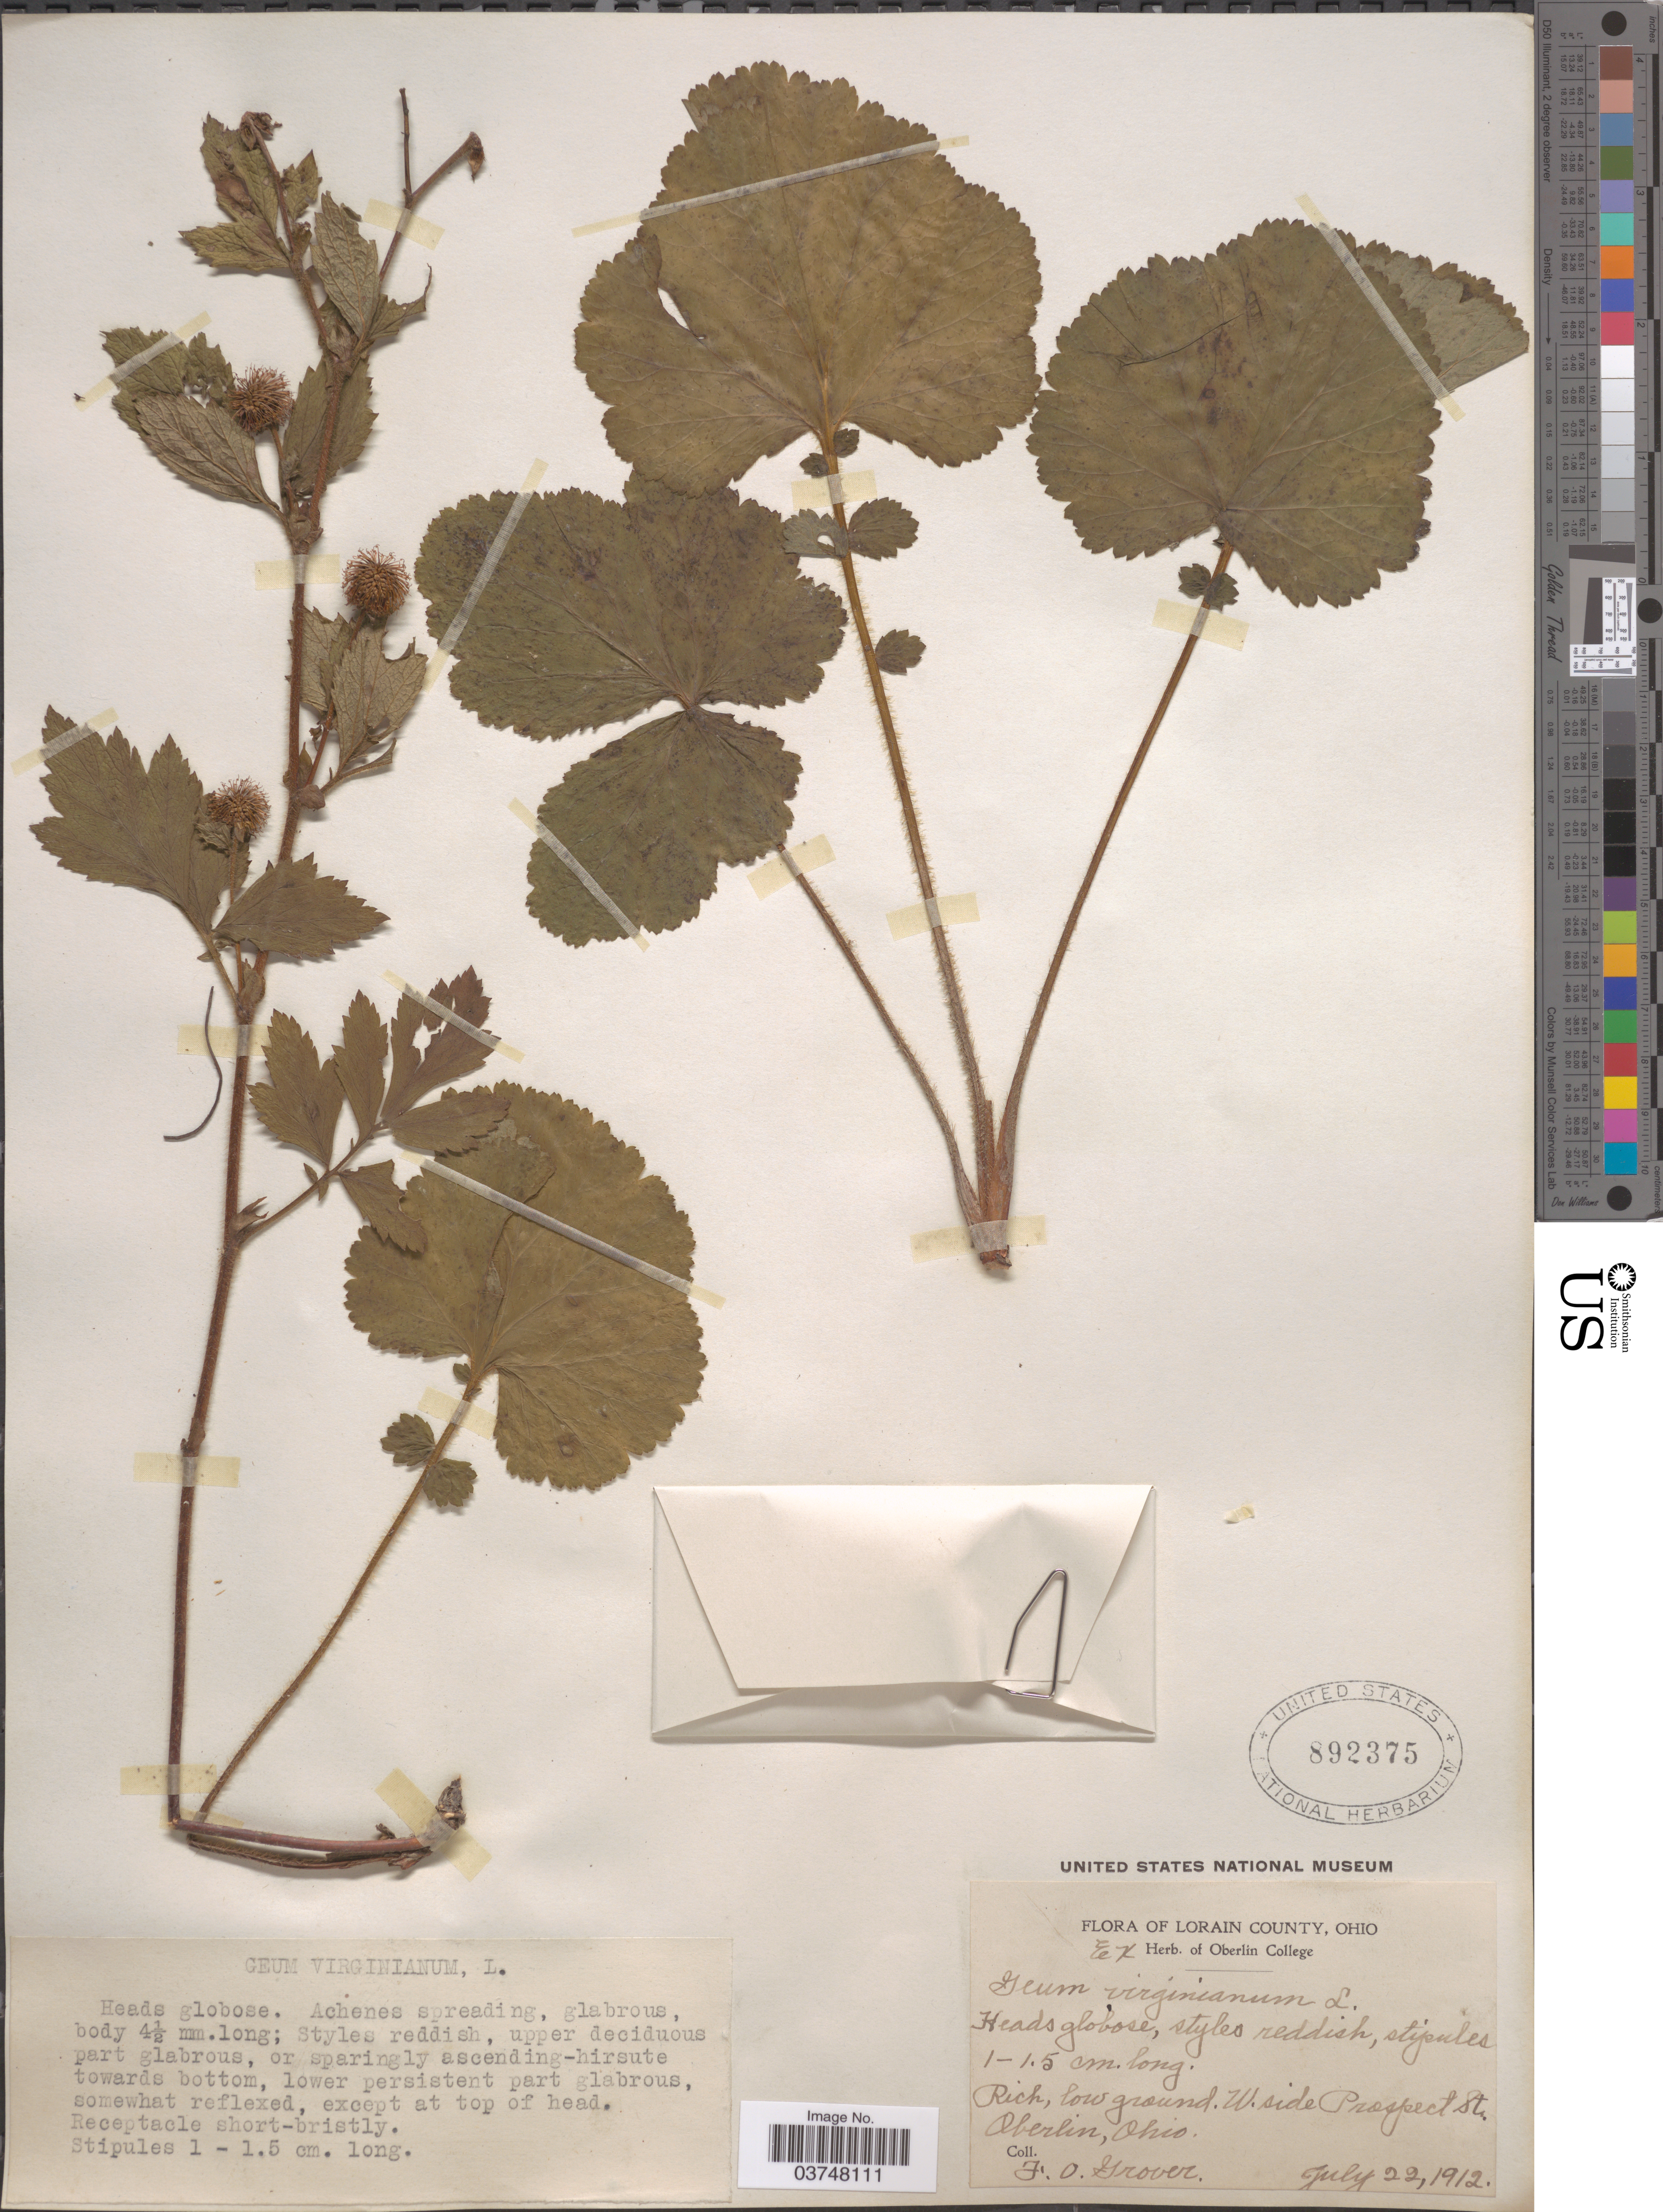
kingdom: Plantae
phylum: Tracheophyta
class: Magnoliopsida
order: Rosales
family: Rosaceae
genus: Geum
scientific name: Geum virginianum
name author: L.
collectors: F. Grover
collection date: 1912-07-22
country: United States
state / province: Ohio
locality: Lorain County. W. side Prospect St. Oberlin.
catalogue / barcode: US 892375